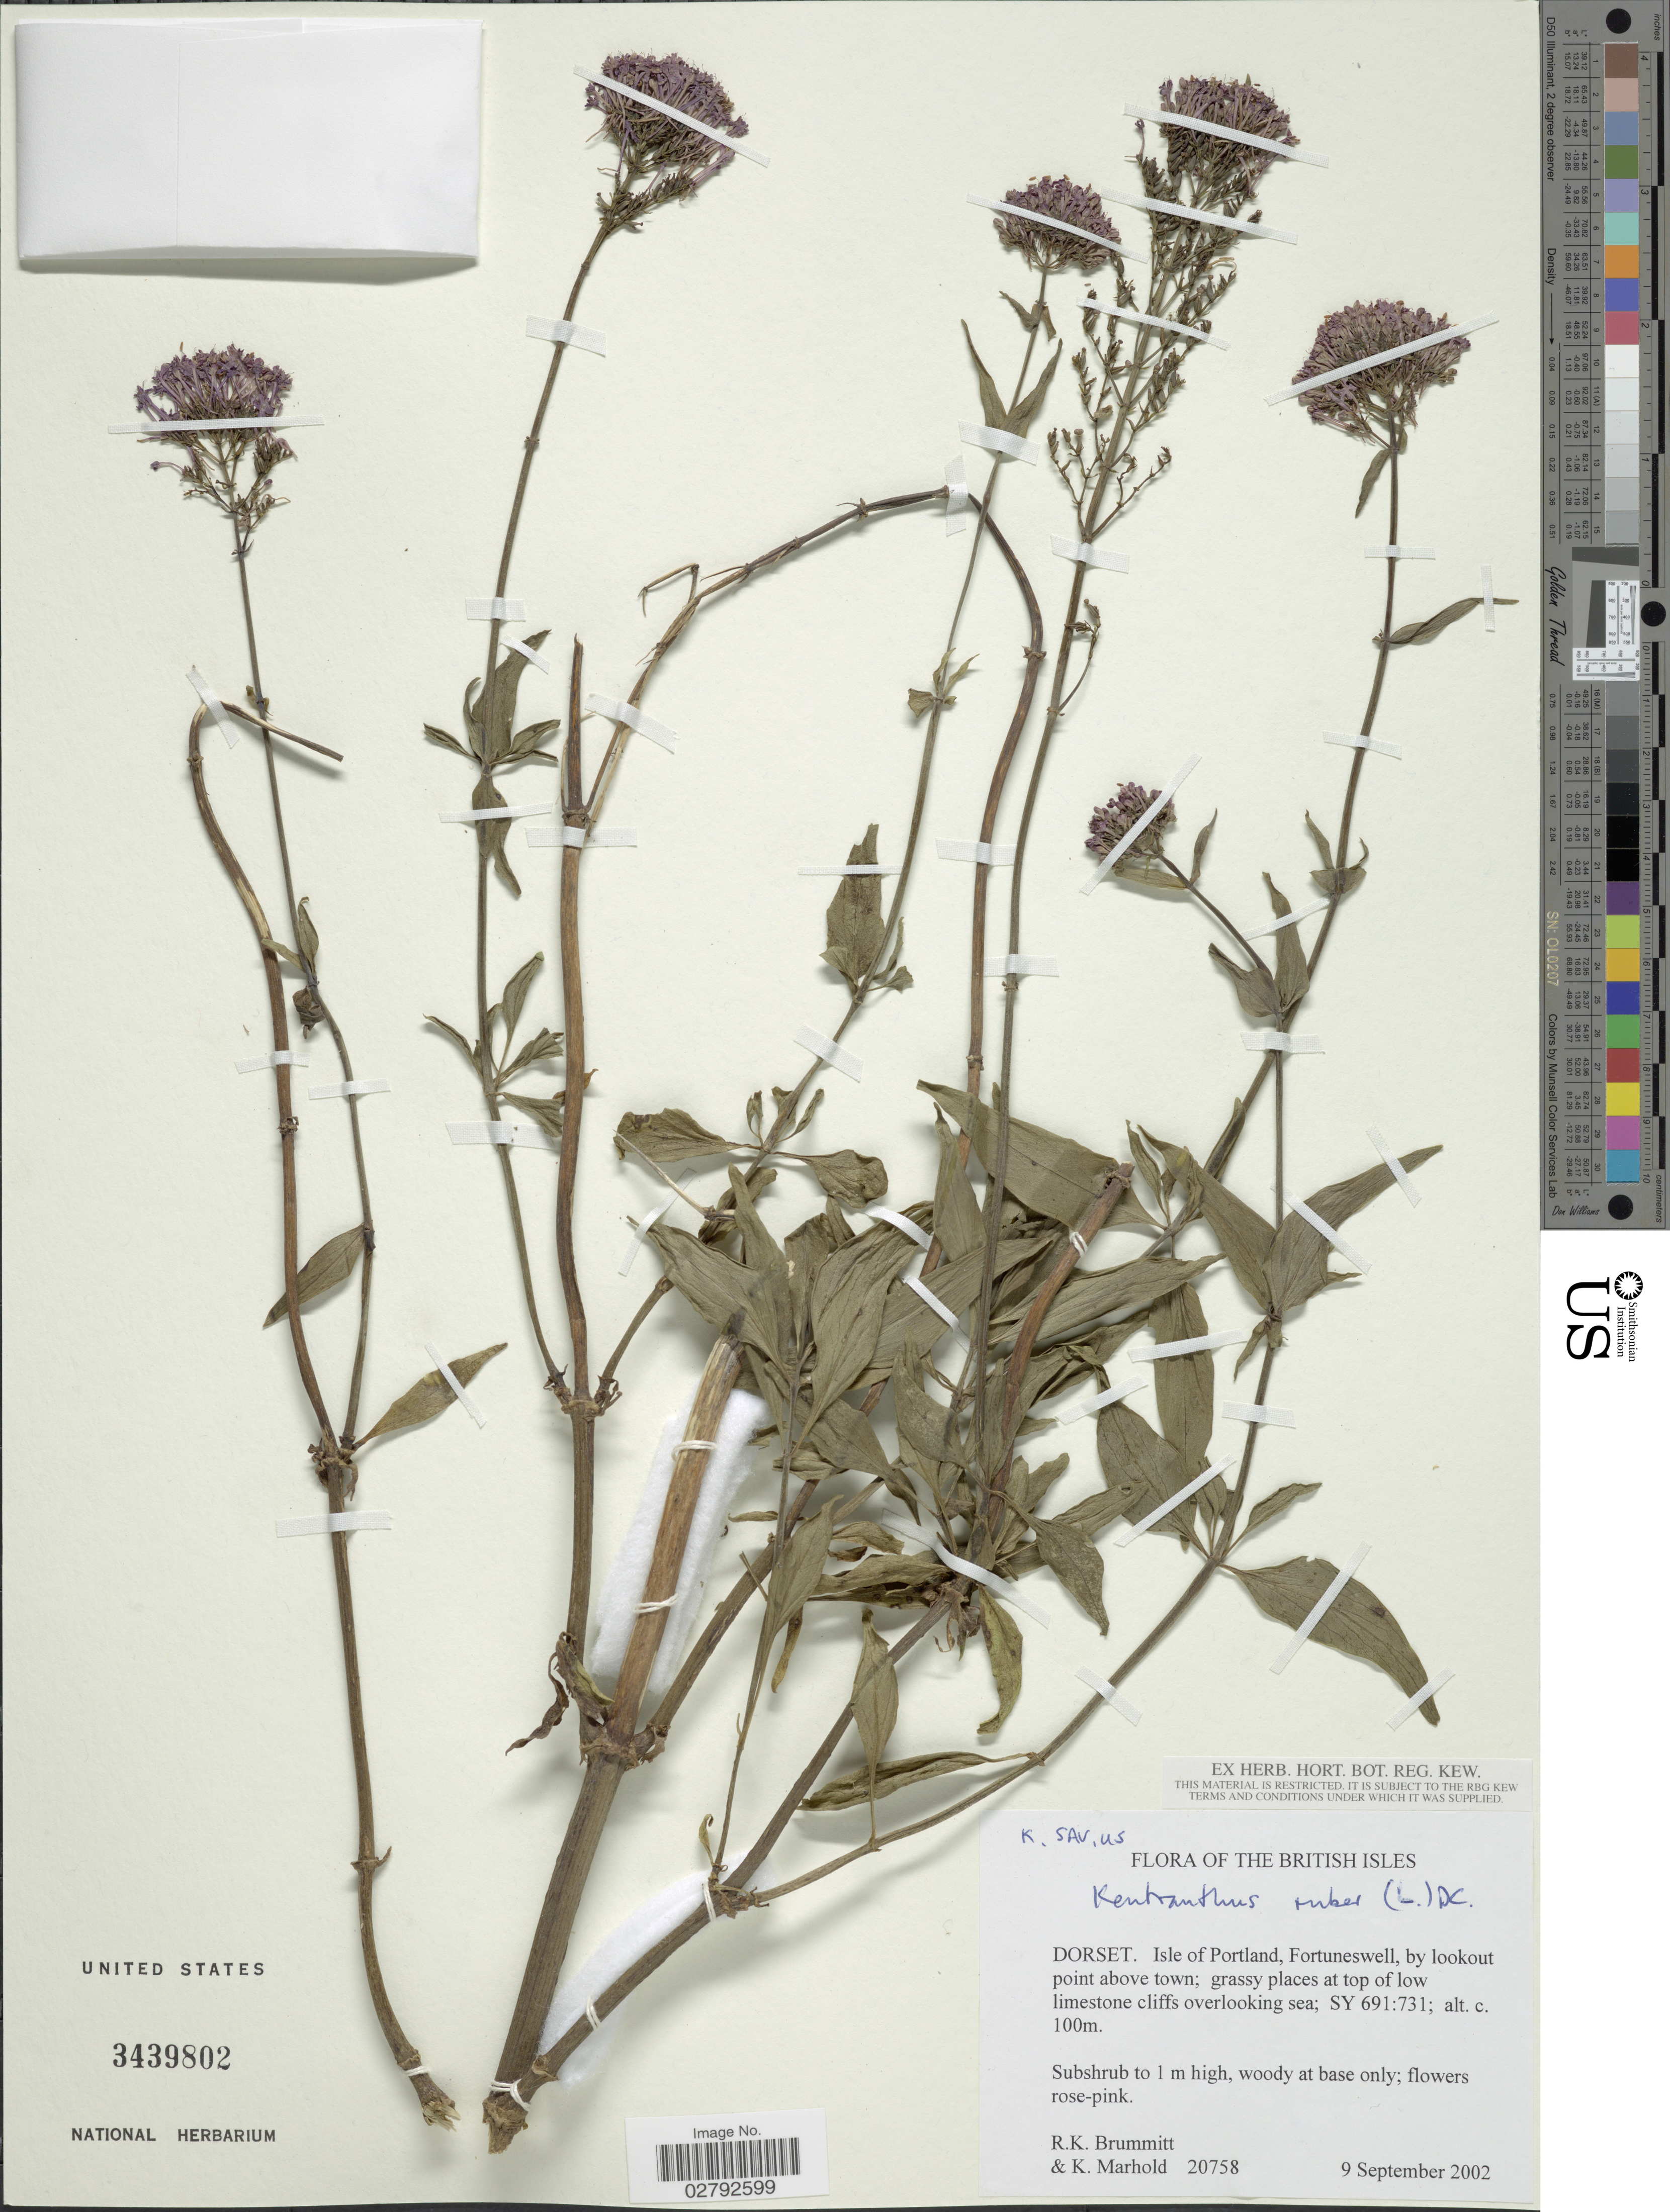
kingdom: Plantae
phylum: Tracheophyta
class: Magnoliopsida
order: Dipsacales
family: Caprifoliaceae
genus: Centranthus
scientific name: Centranthus ruber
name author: (L.) DC.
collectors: R. K. Brummitt & K. Marhold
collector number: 20758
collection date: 2002-09-09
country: United Kingdom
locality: British Isles. Dorset. Isle of Portland, Fortuneswell, by lookout point above town; grassy places at top of low limestone cliffs overlooking sea; SY 691:731.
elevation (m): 100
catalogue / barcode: US 3439802